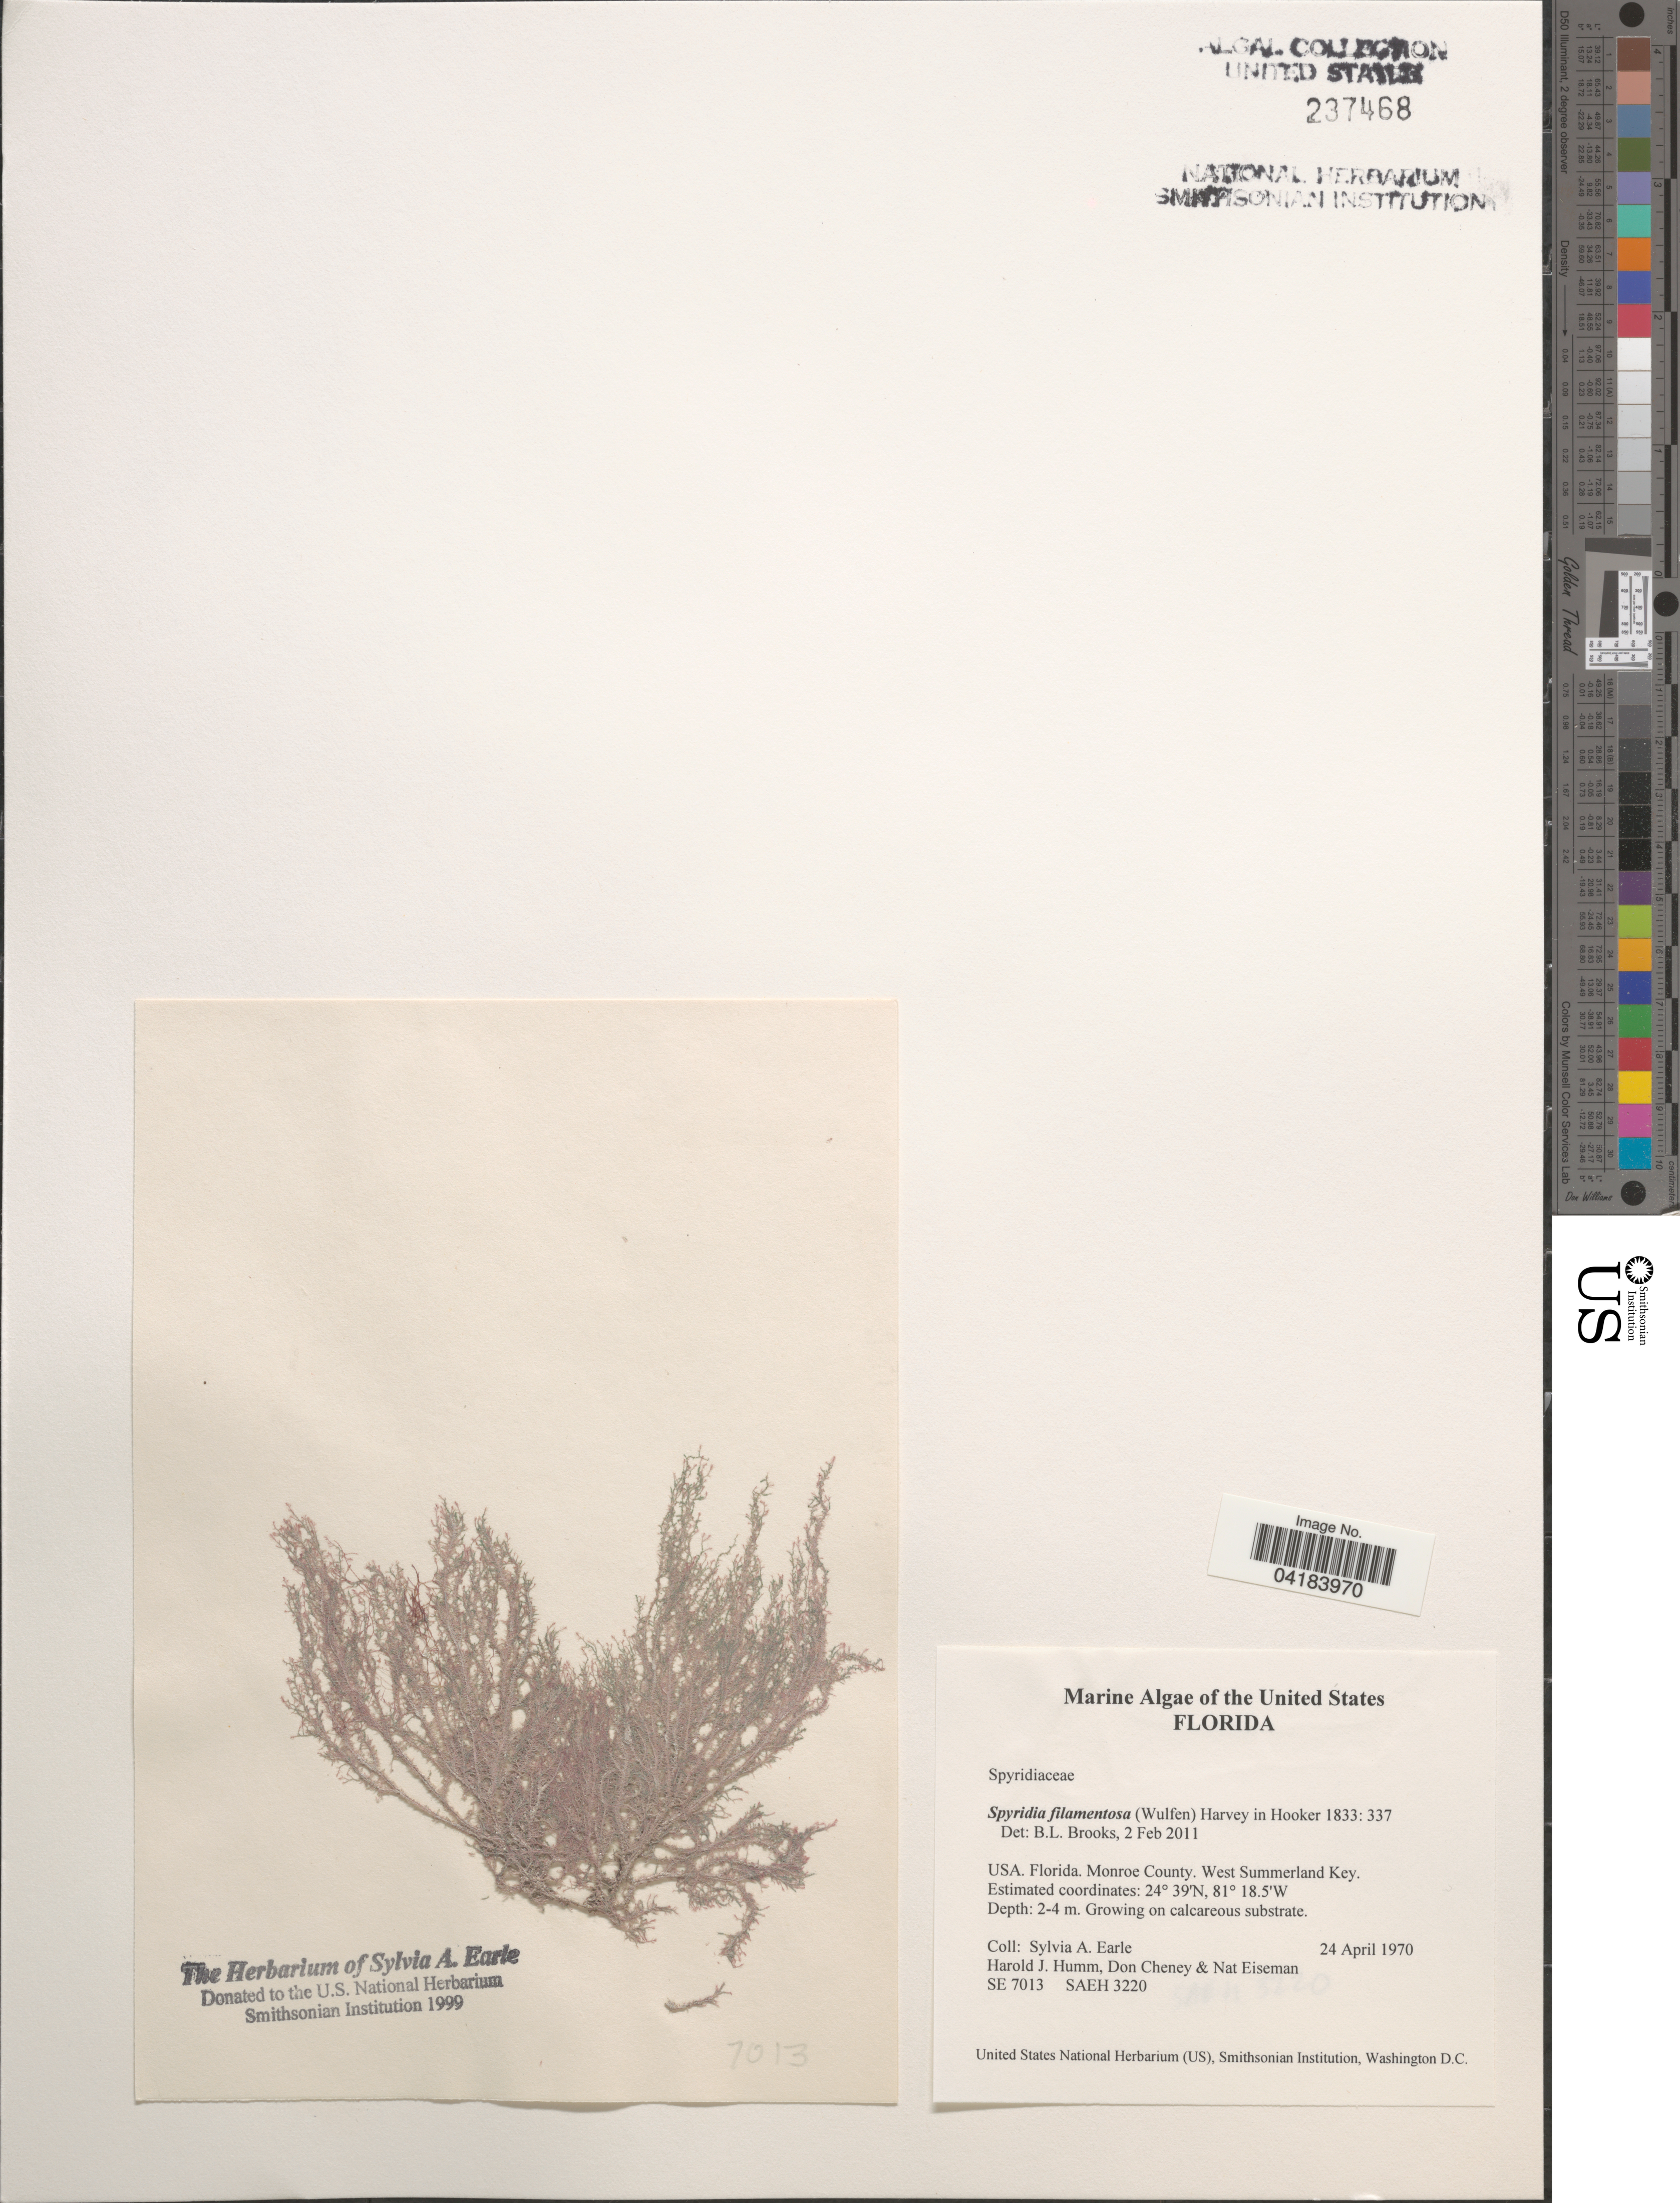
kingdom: Plantae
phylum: Rhodophyta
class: Florideophyceae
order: Ceramiales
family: Spyridiaceae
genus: Spyridia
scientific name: Spyridia filamentosa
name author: (Wulfen) Harv.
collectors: S. A. Earle, H. J. Humm, D. Cheney & N. J. Eiseman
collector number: SE7013/SAEH3220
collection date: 1970-04-24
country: United States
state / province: Florida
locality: Monroe County. West Summerland Key.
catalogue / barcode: US 237468